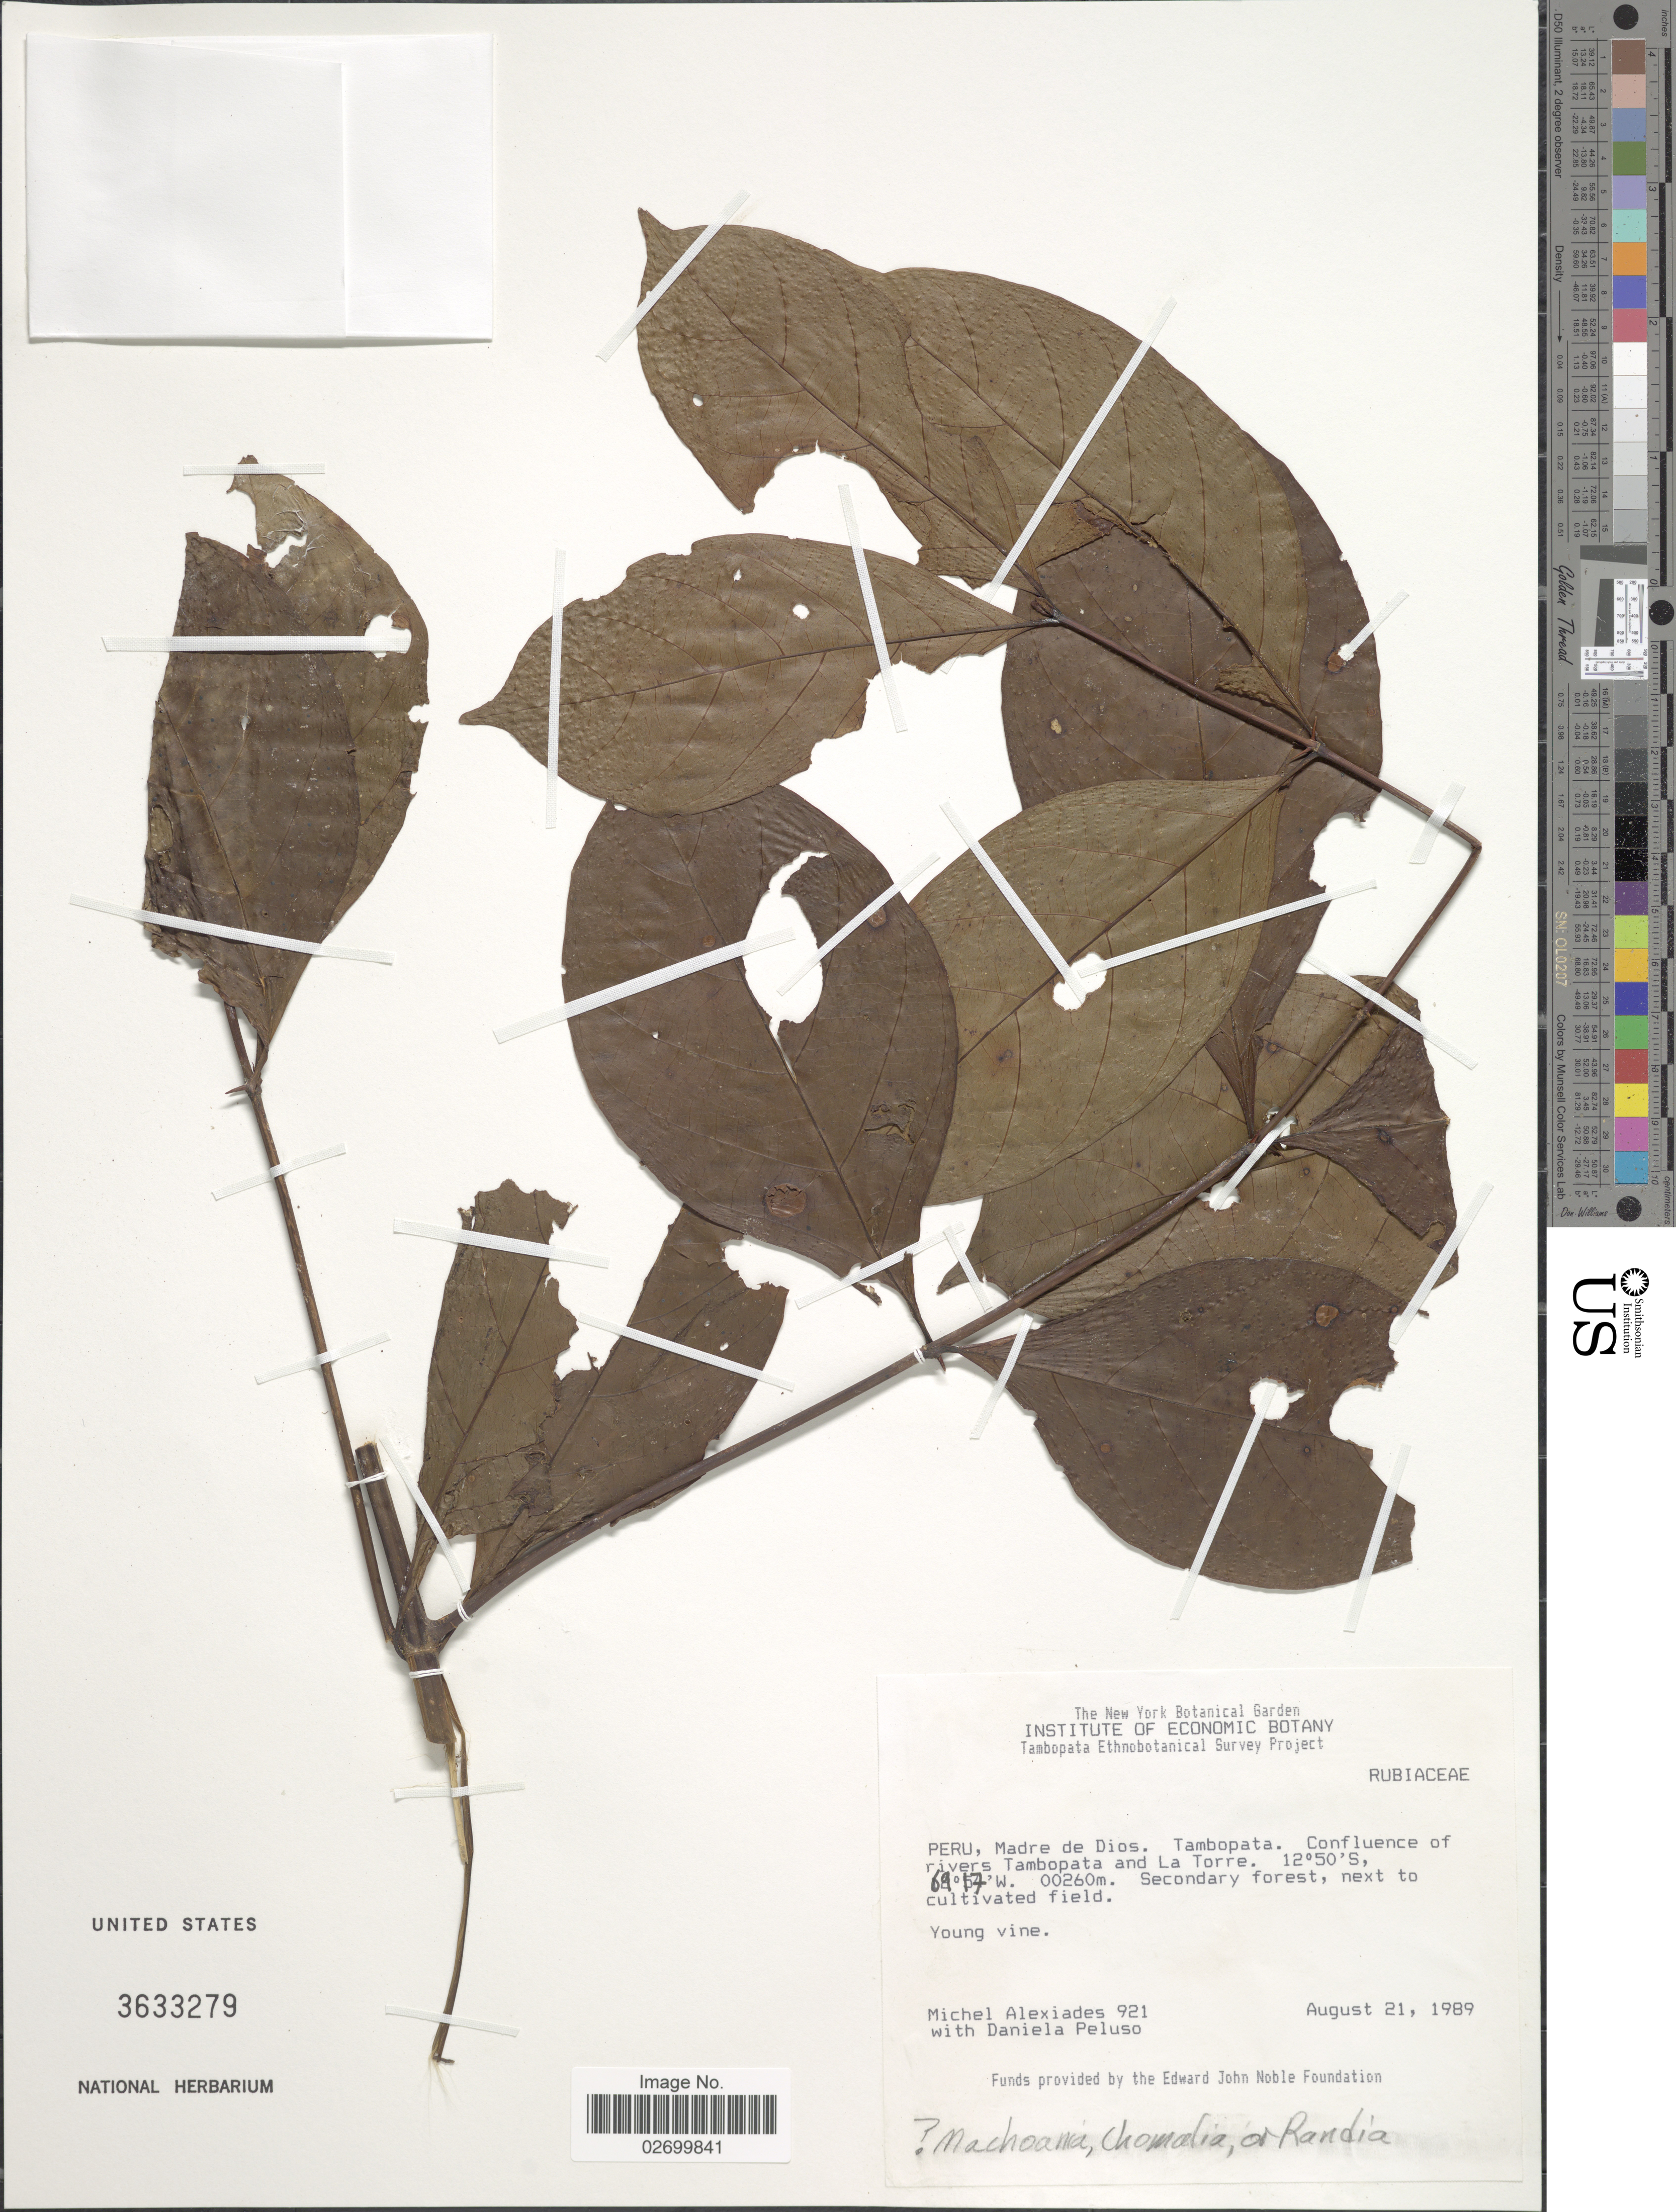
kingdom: Plantae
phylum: Tracheophyta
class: Magnoliopsida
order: Gentianales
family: Rubiaceae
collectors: M. Alexiades & D. Peluso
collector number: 921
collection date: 1989-08-21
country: Peru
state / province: Madre de Dios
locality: Tambopata.Confluence of rivers Tambopata and La Torre.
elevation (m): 260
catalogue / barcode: US 3633279